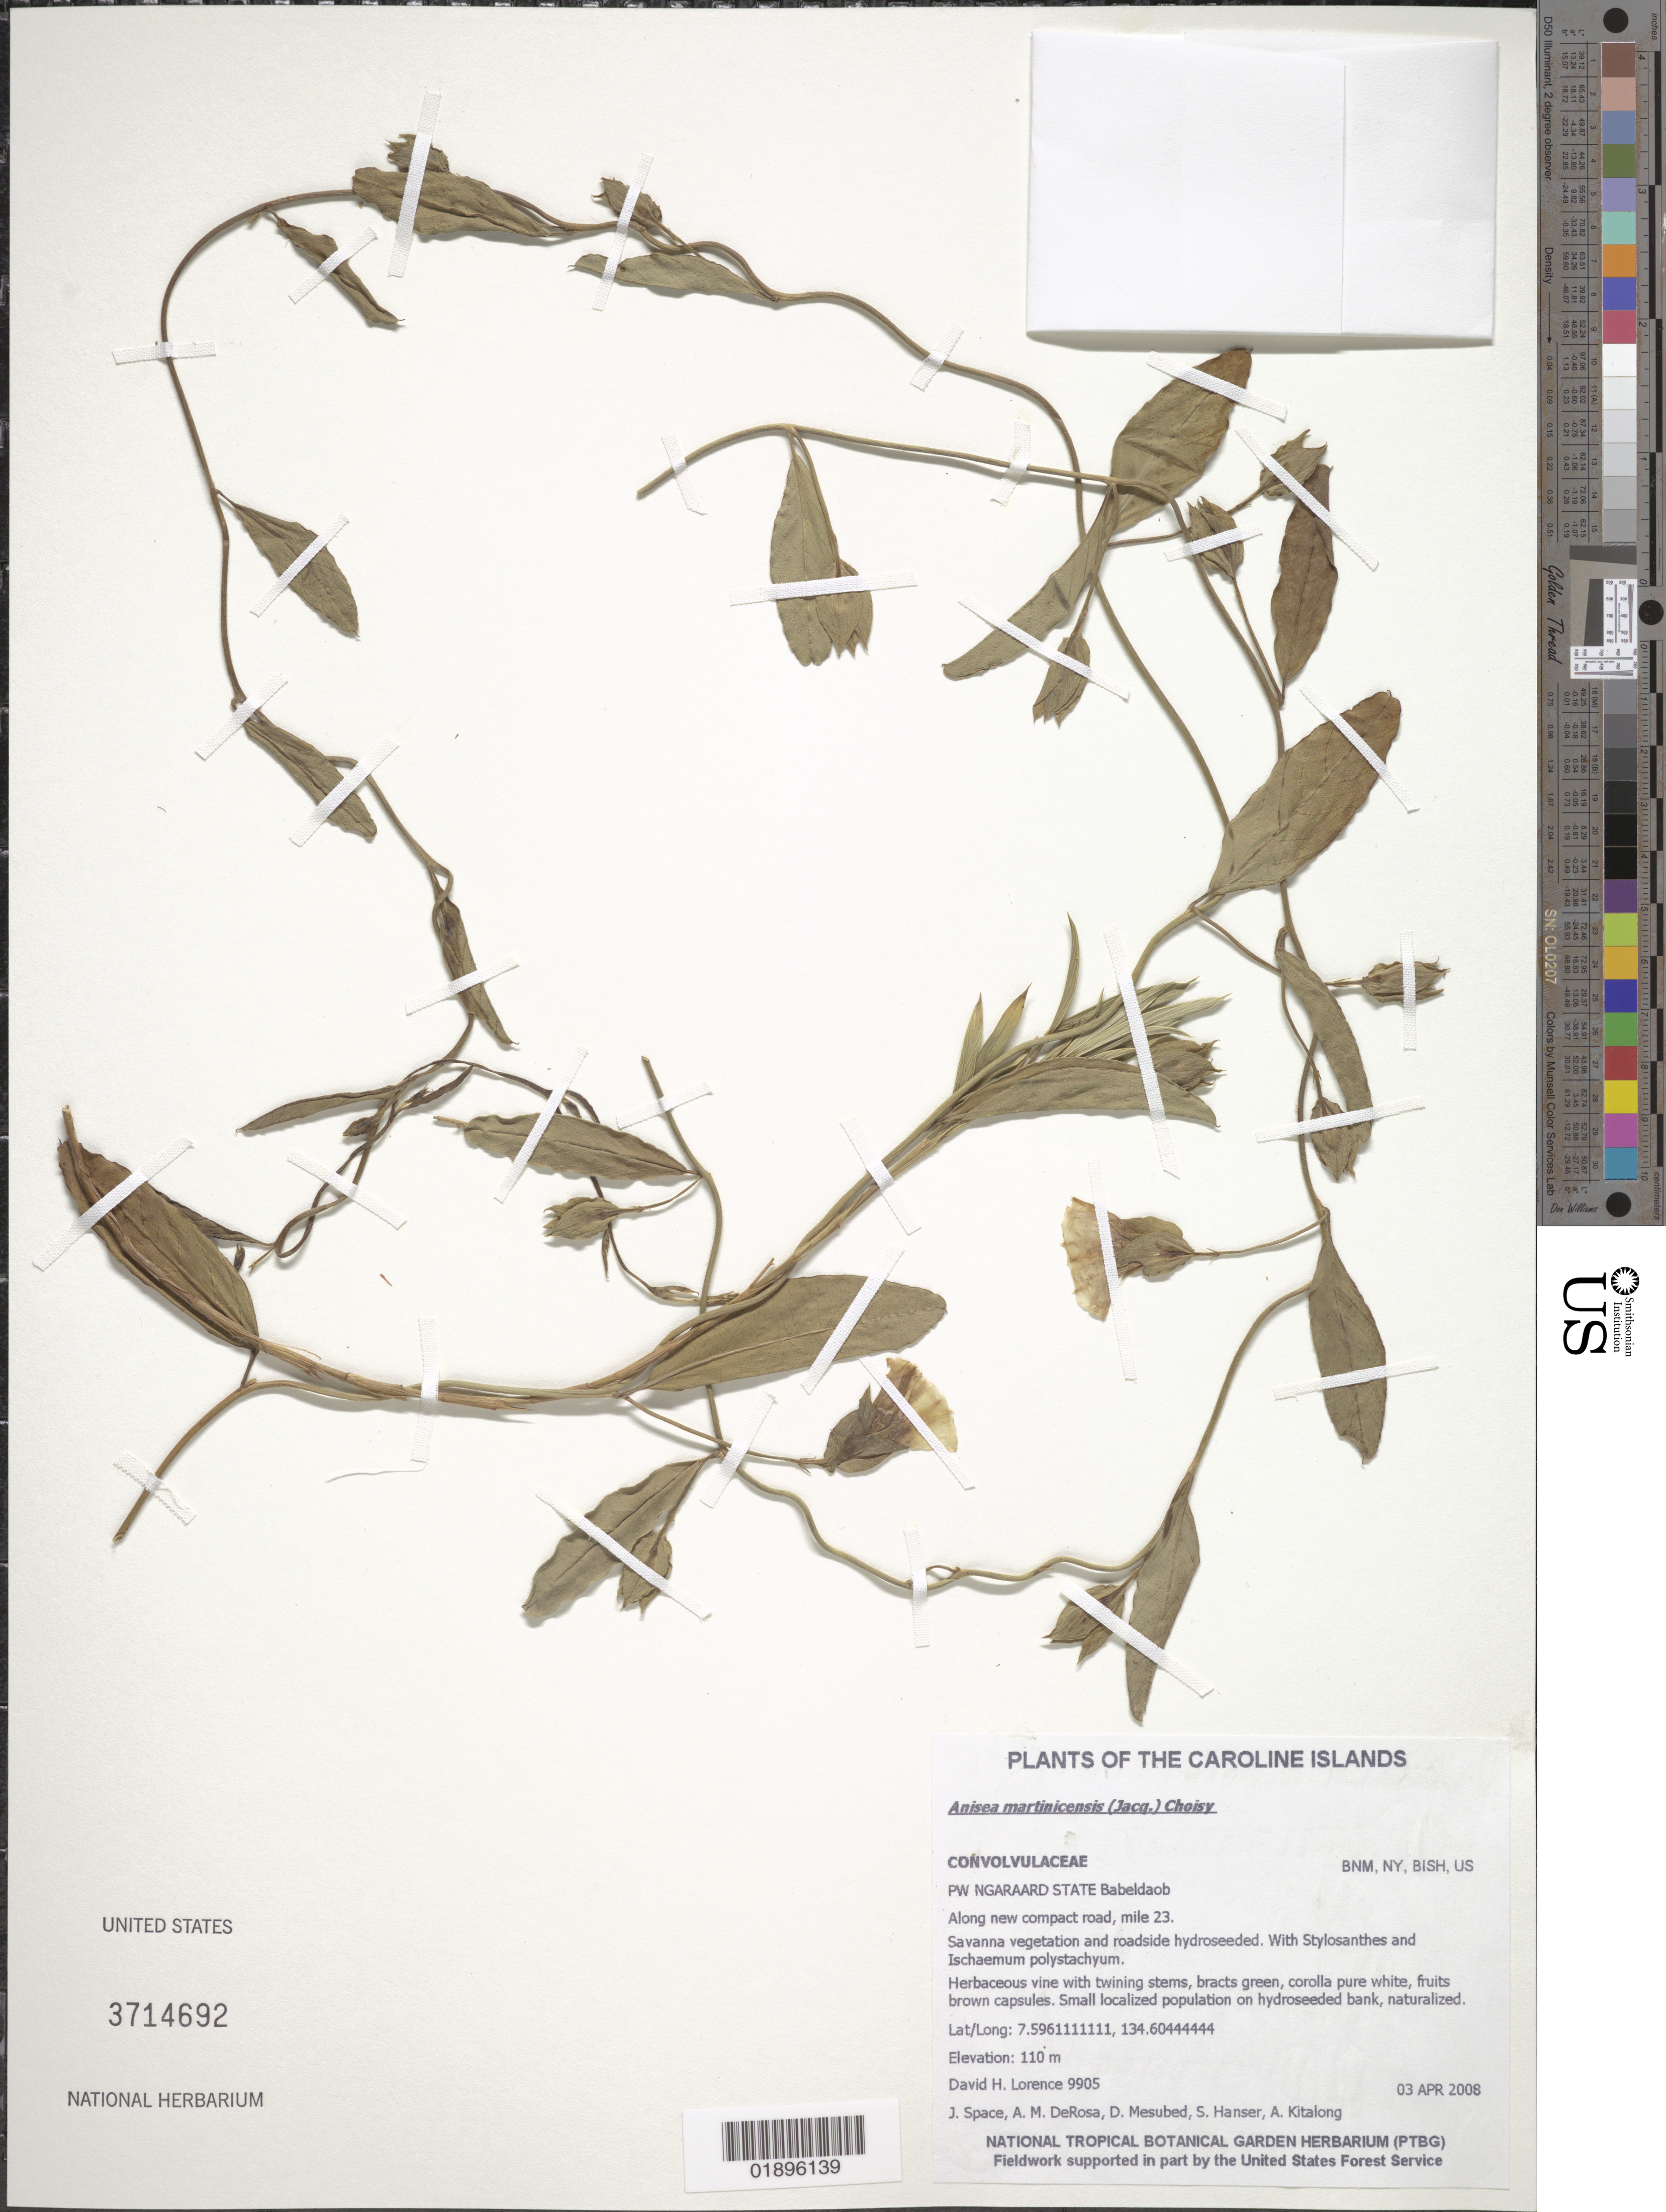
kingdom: Plantae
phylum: Tracheophyta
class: Magnoliopsida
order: Solanales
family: Convolvulaceae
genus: Aniseia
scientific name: Aniseia martinicensis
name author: (Jacq.) Choisy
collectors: D. Lorence, J. Space, A. DeRosa, D. Mesubed, S. Hanser & A. Kitalong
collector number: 9905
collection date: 2008-04-03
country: Palau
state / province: Ngaraard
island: Babeldaob [Babelthuap]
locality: Along new compact road, mile 23.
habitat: Savanna vegetation and roadside hydroseeded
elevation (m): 110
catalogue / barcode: US 3714692